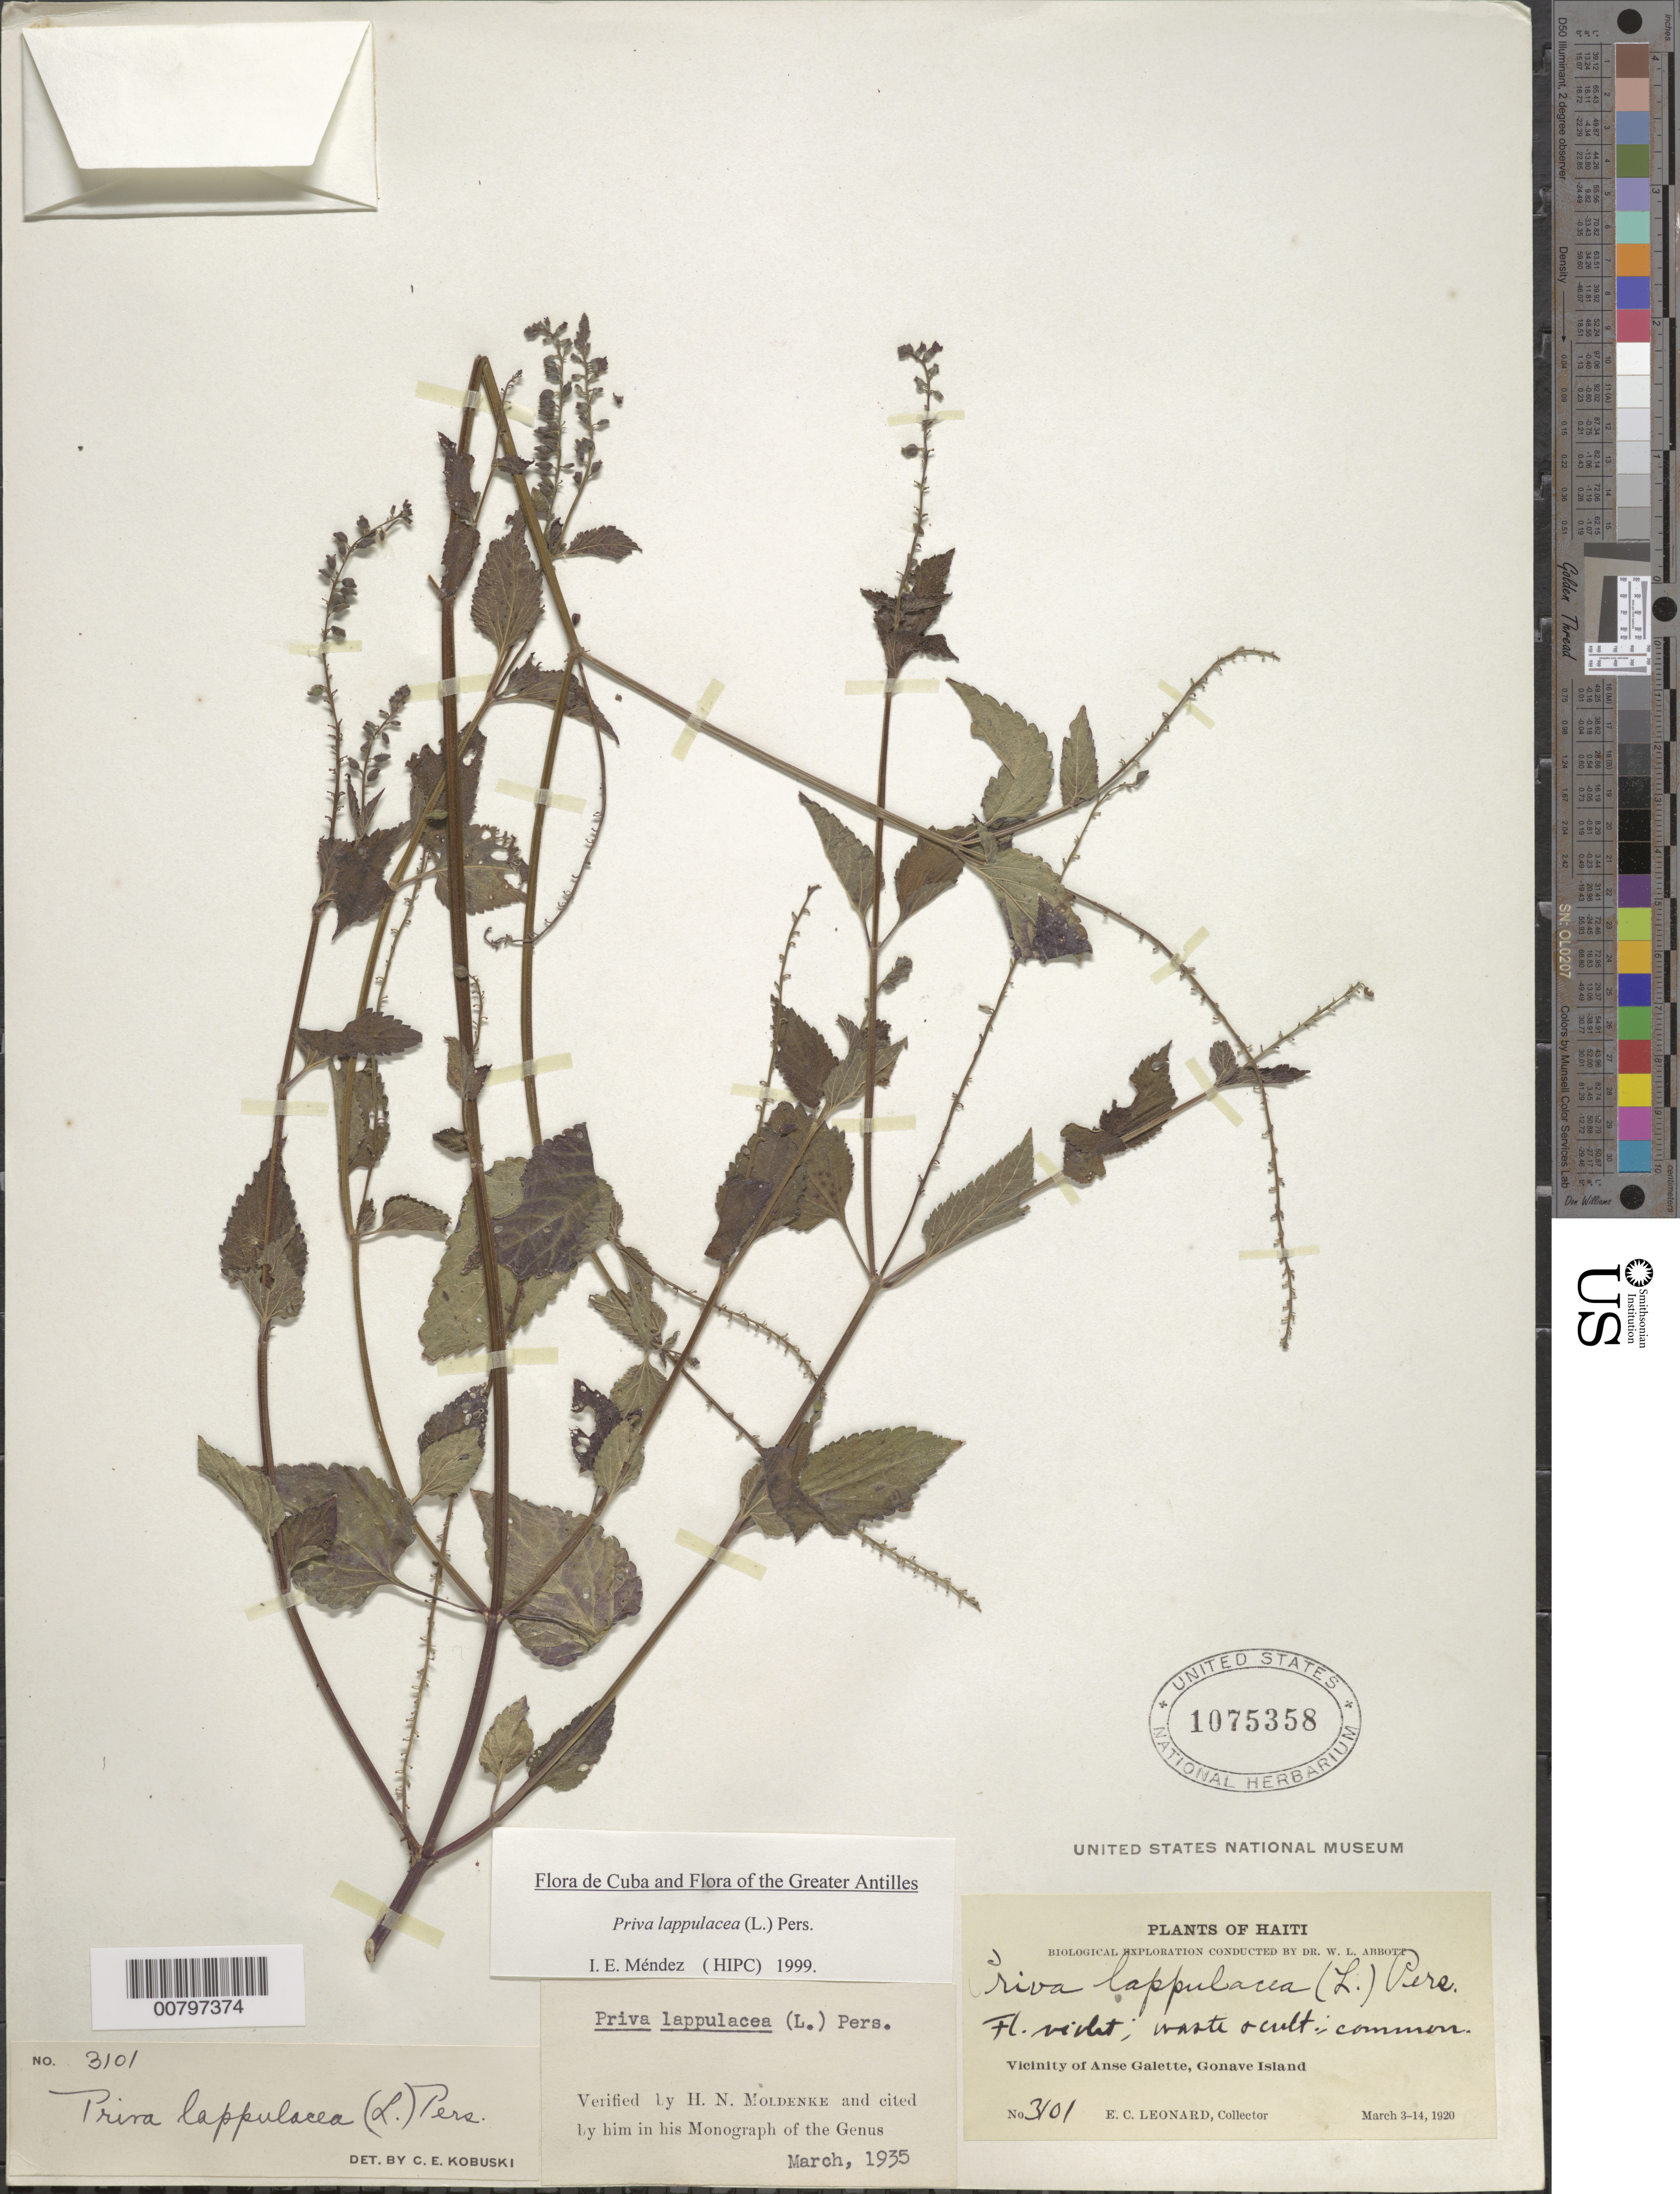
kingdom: Plantae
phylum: Tracheophyta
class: Magnoliopsida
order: Lamiales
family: Verbenaceae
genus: Priva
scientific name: Priva lappulacea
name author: (L.) Pers.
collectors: E. C. Leonard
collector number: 3101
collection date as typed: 03 Mar 1920 to 14 Mar 1920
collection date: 1920-03-03/1920-03-14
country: Haiti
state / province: Ouest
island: Île de la Gonâve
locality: Vicinity of Anse Galette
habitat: Waste and cultivated lands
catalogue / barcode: US 1075358